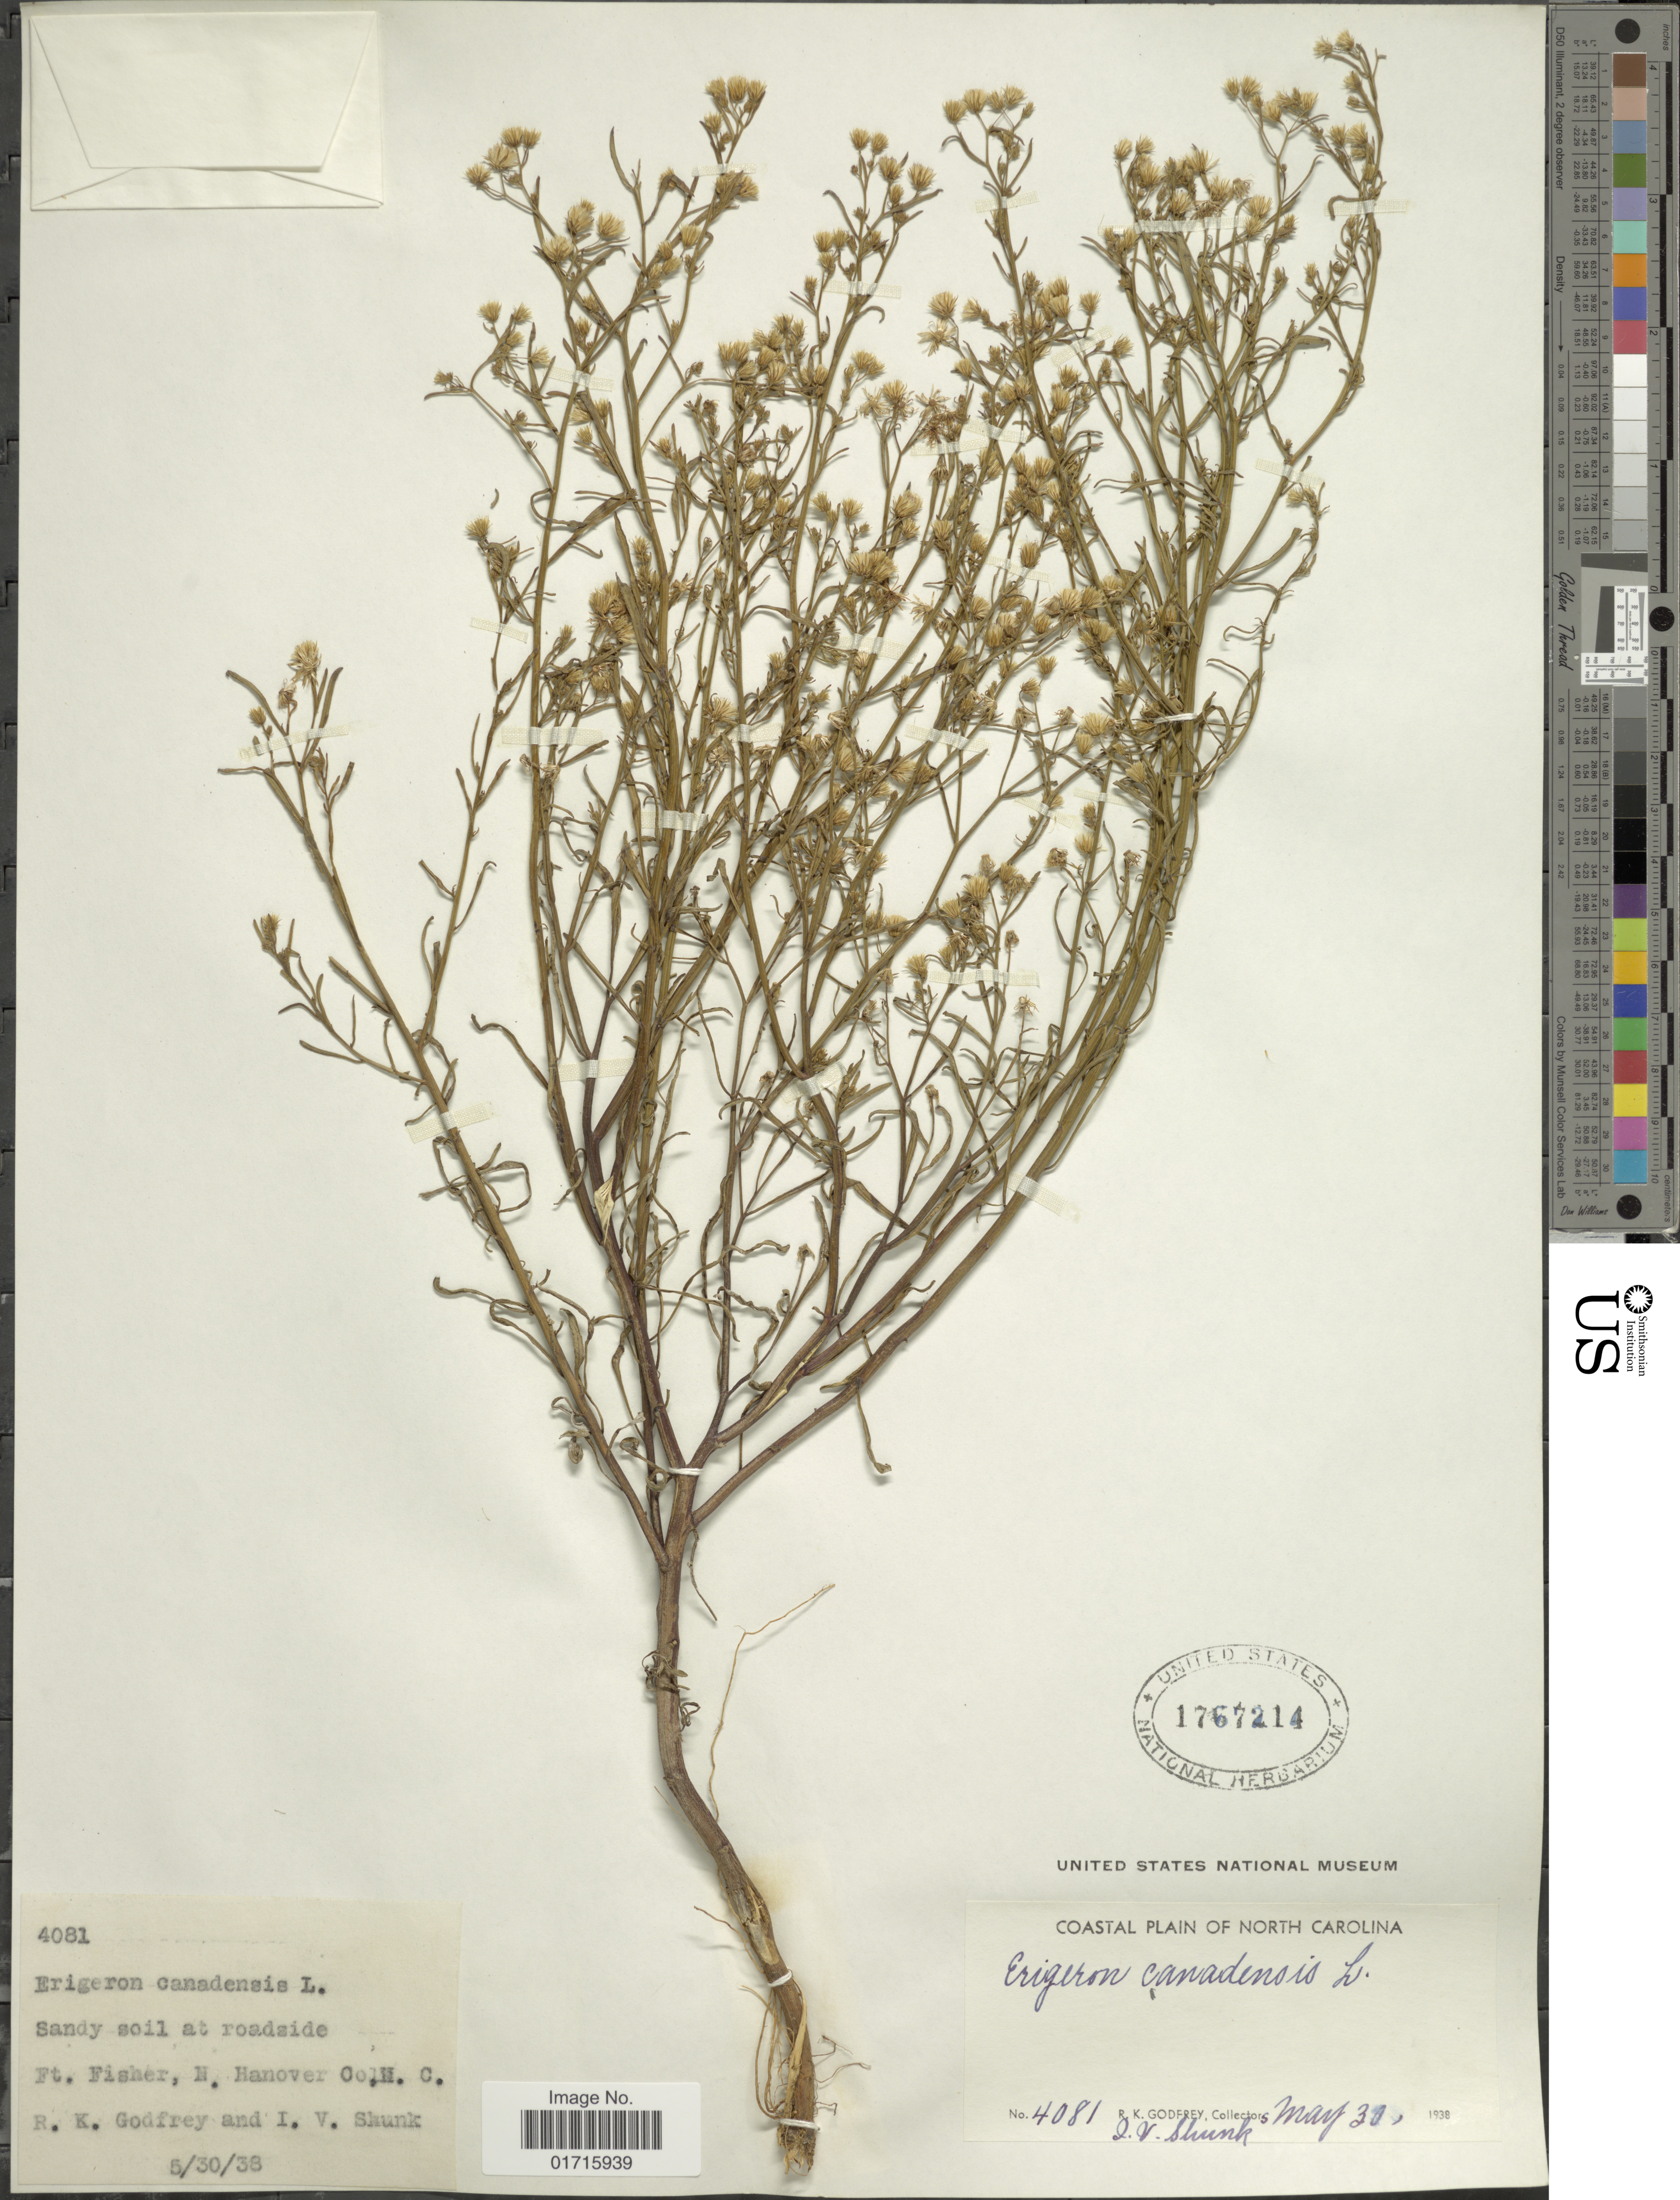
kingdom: Plantae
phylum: Tracheophyta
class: Magnoliopsida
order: Asterales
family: Asteraceae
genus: Conyza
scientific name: Conyza canadensis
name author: (L.) Cronq.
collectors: R. K. Godfrey & I. Shunk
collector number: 4081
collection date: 1938-05-30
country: United States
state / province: North Carolina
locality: Ft. Fisher, N. Hanover Col, N. C. Sandy soil at roadside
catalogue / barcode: US 1767214